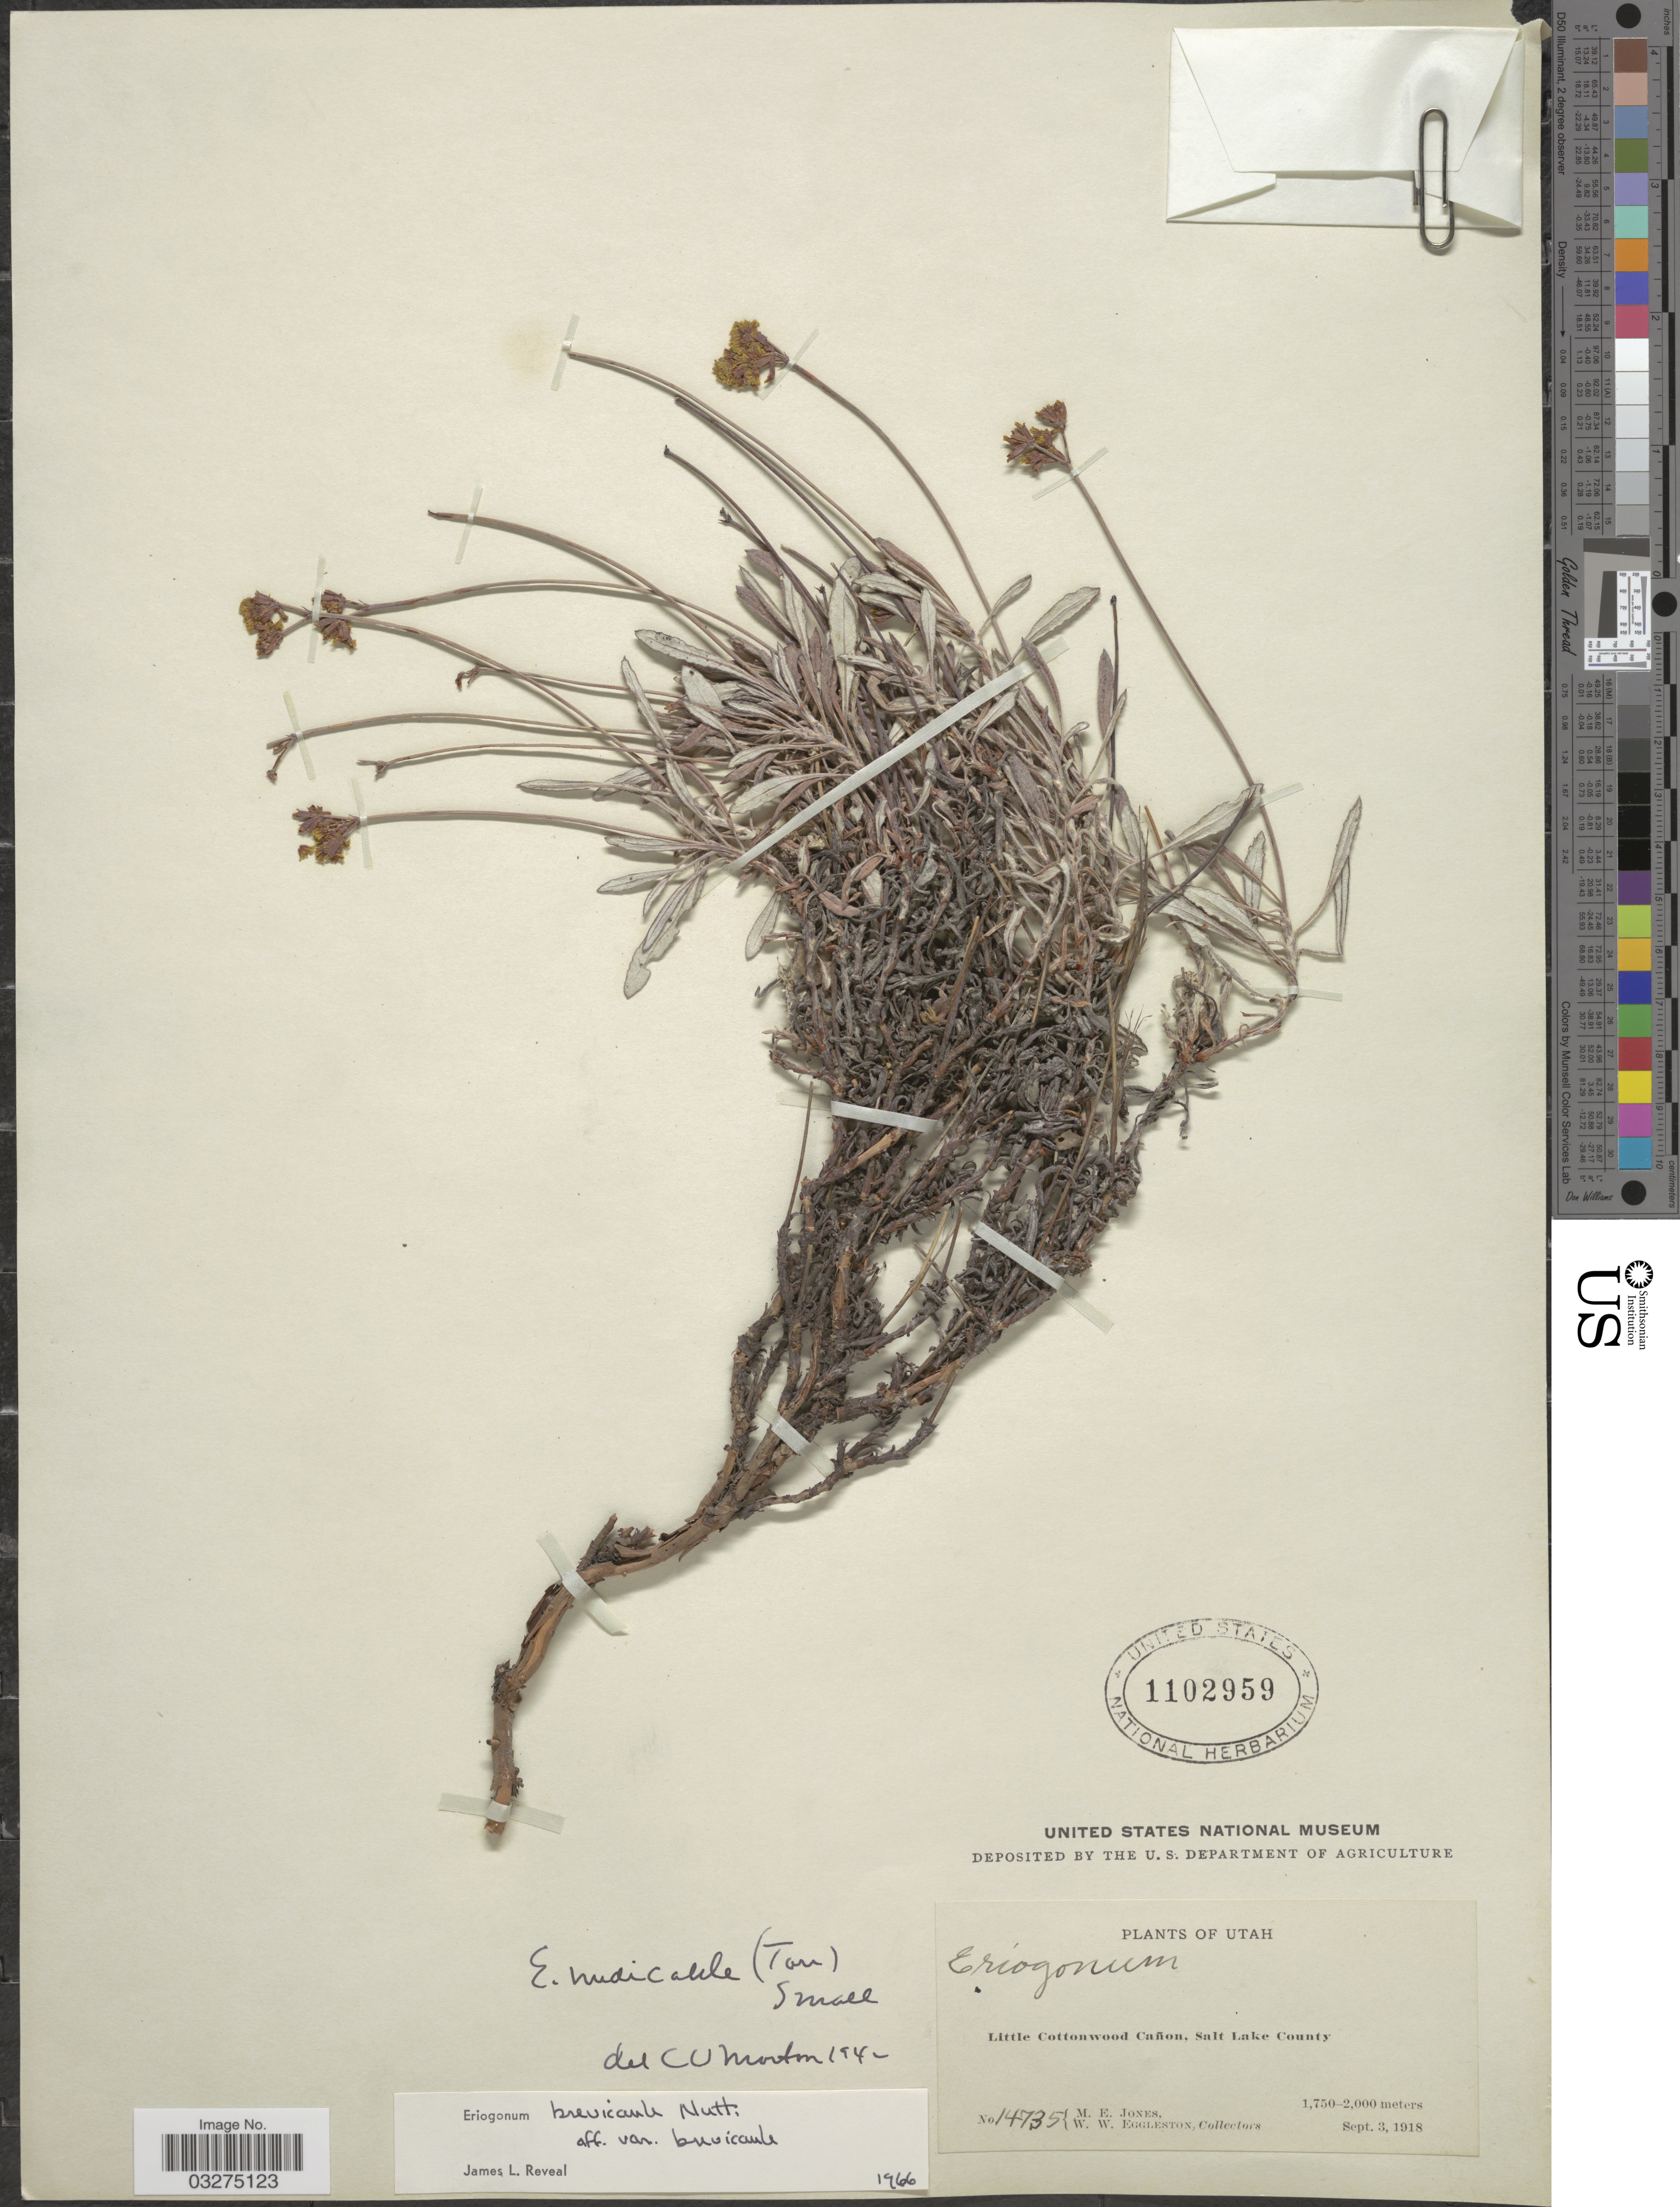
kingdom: Plantae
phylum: Tracheophyta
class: Magnoliopsida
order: Caryophyllales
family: Polygonaceae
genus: Eriogonum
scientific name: Eriogonum brevicaule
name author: Nutt.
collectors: M. E. Jones & W. W. Eggleston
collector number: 14735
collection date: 1918-09-03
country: United States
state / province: Utah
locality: Little Cottonwood Cañon, Salt Lake County.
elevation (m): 1750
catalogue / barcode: US 1102959